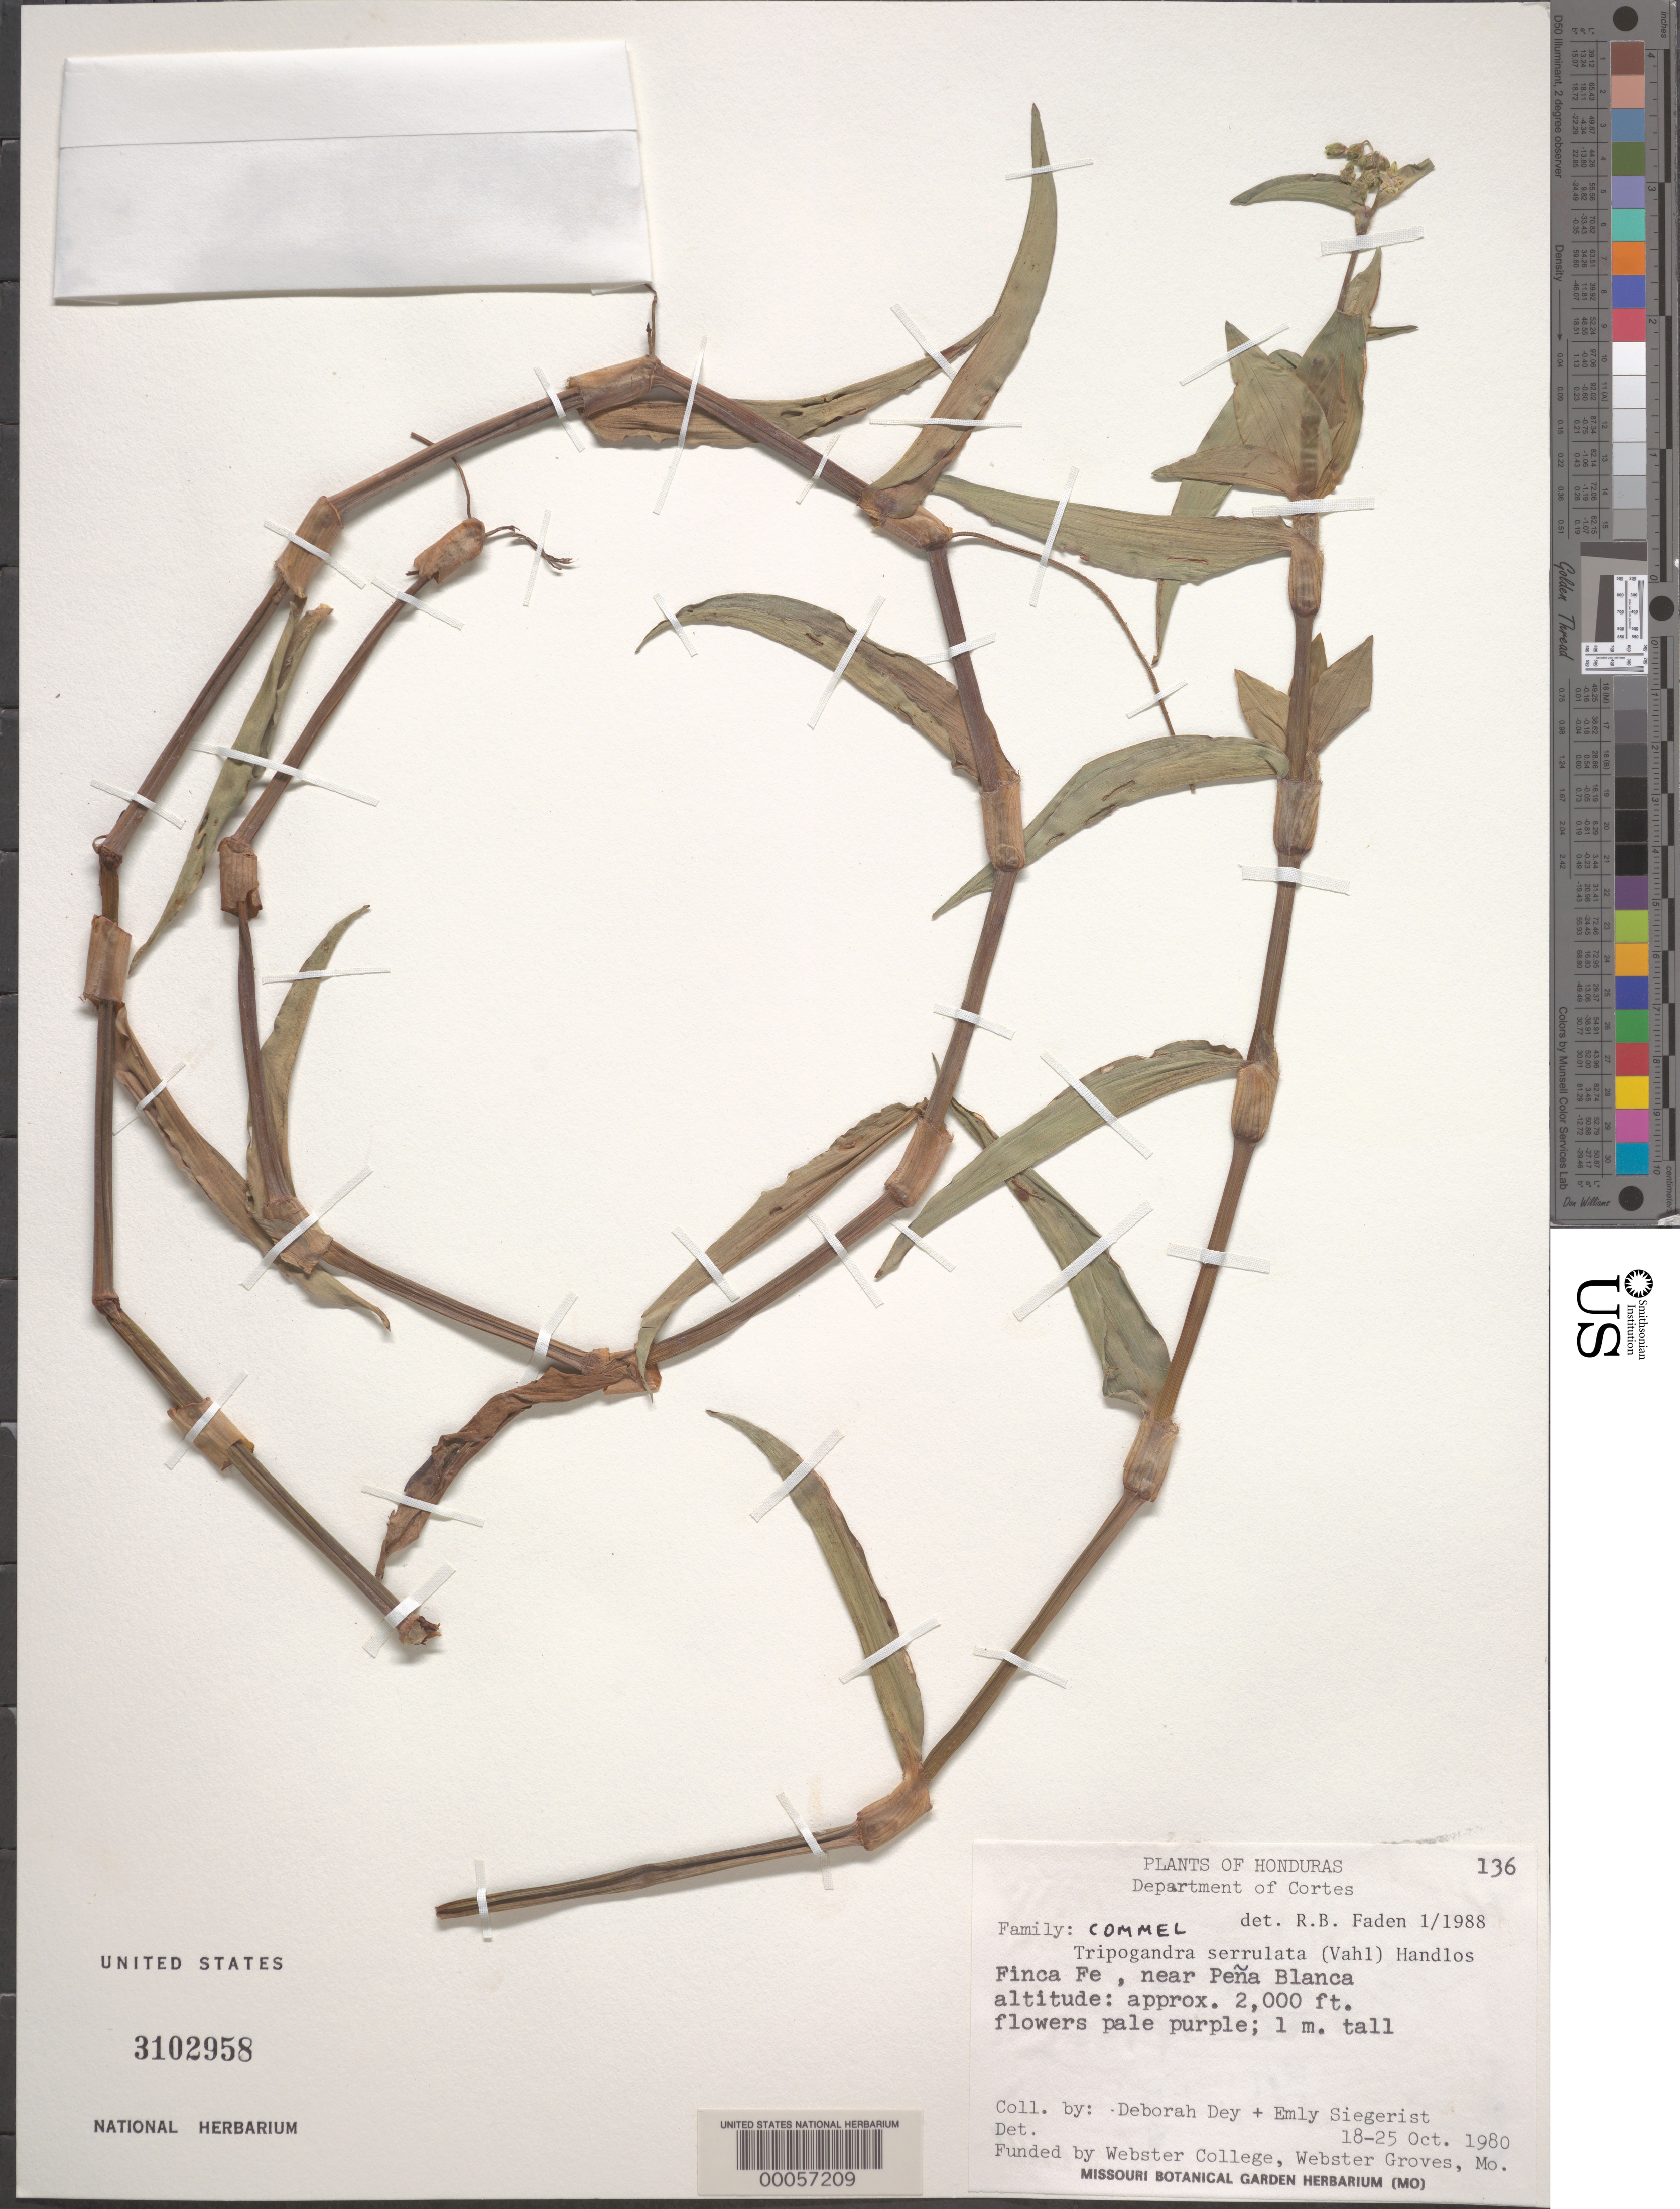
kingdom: Plantae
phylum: Tracheophyta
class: Liliopsida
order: Commelinales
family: Commelinaceae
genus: Tripogandra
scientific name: Tripogandra serrulata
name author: (Vahl) Handlos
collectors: D. Dey & E. Siegerist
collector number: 136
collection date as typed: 18 Oct 1980 to 25 Oct 1980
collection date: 1980-10-18/1980-10-25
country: Honduras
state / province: Cortés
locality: Finca Fe, near Pena Blanca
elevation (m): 2000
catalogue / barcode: US 3102958